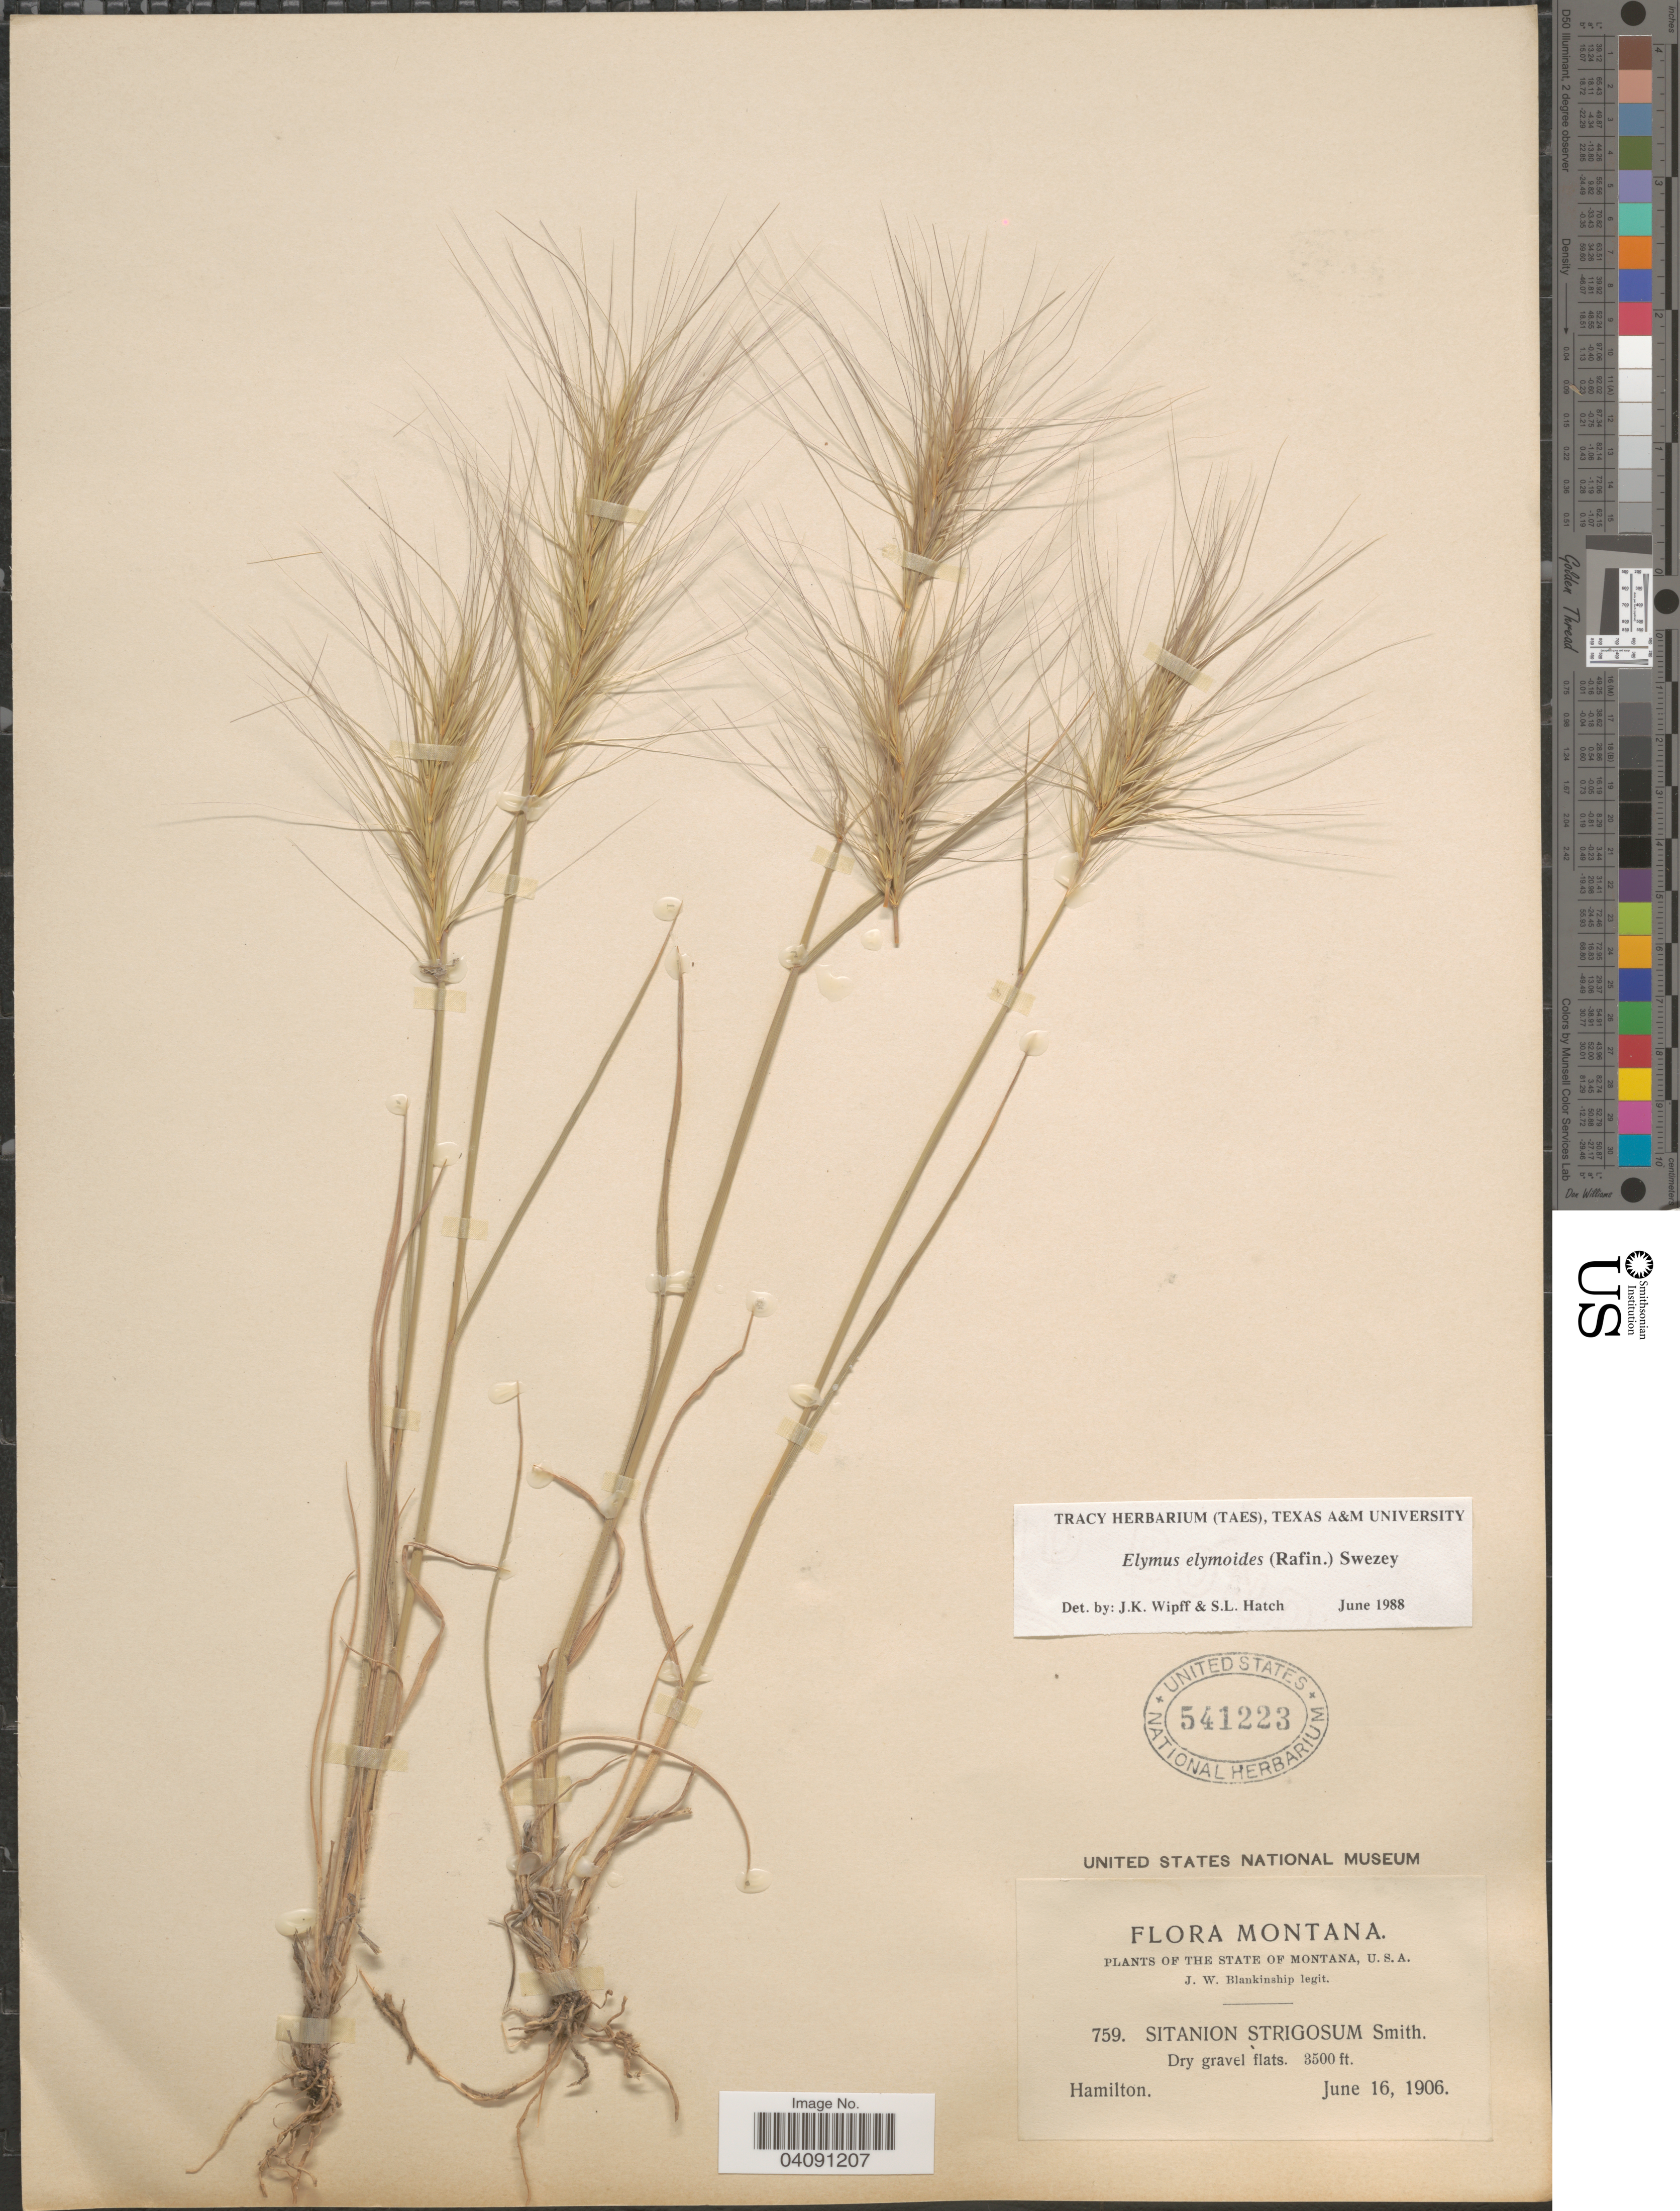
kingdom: Plantae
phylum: Tracheophyta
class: Liliopsida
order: Poales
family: Poaceae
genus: Elymus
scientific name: Elymus canadensis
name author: L.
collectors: J. W. Blankinship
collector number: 759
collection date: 1906-06-16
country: United States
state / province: Montana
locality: Hamilton.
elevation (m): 1067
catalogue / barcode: US 541223